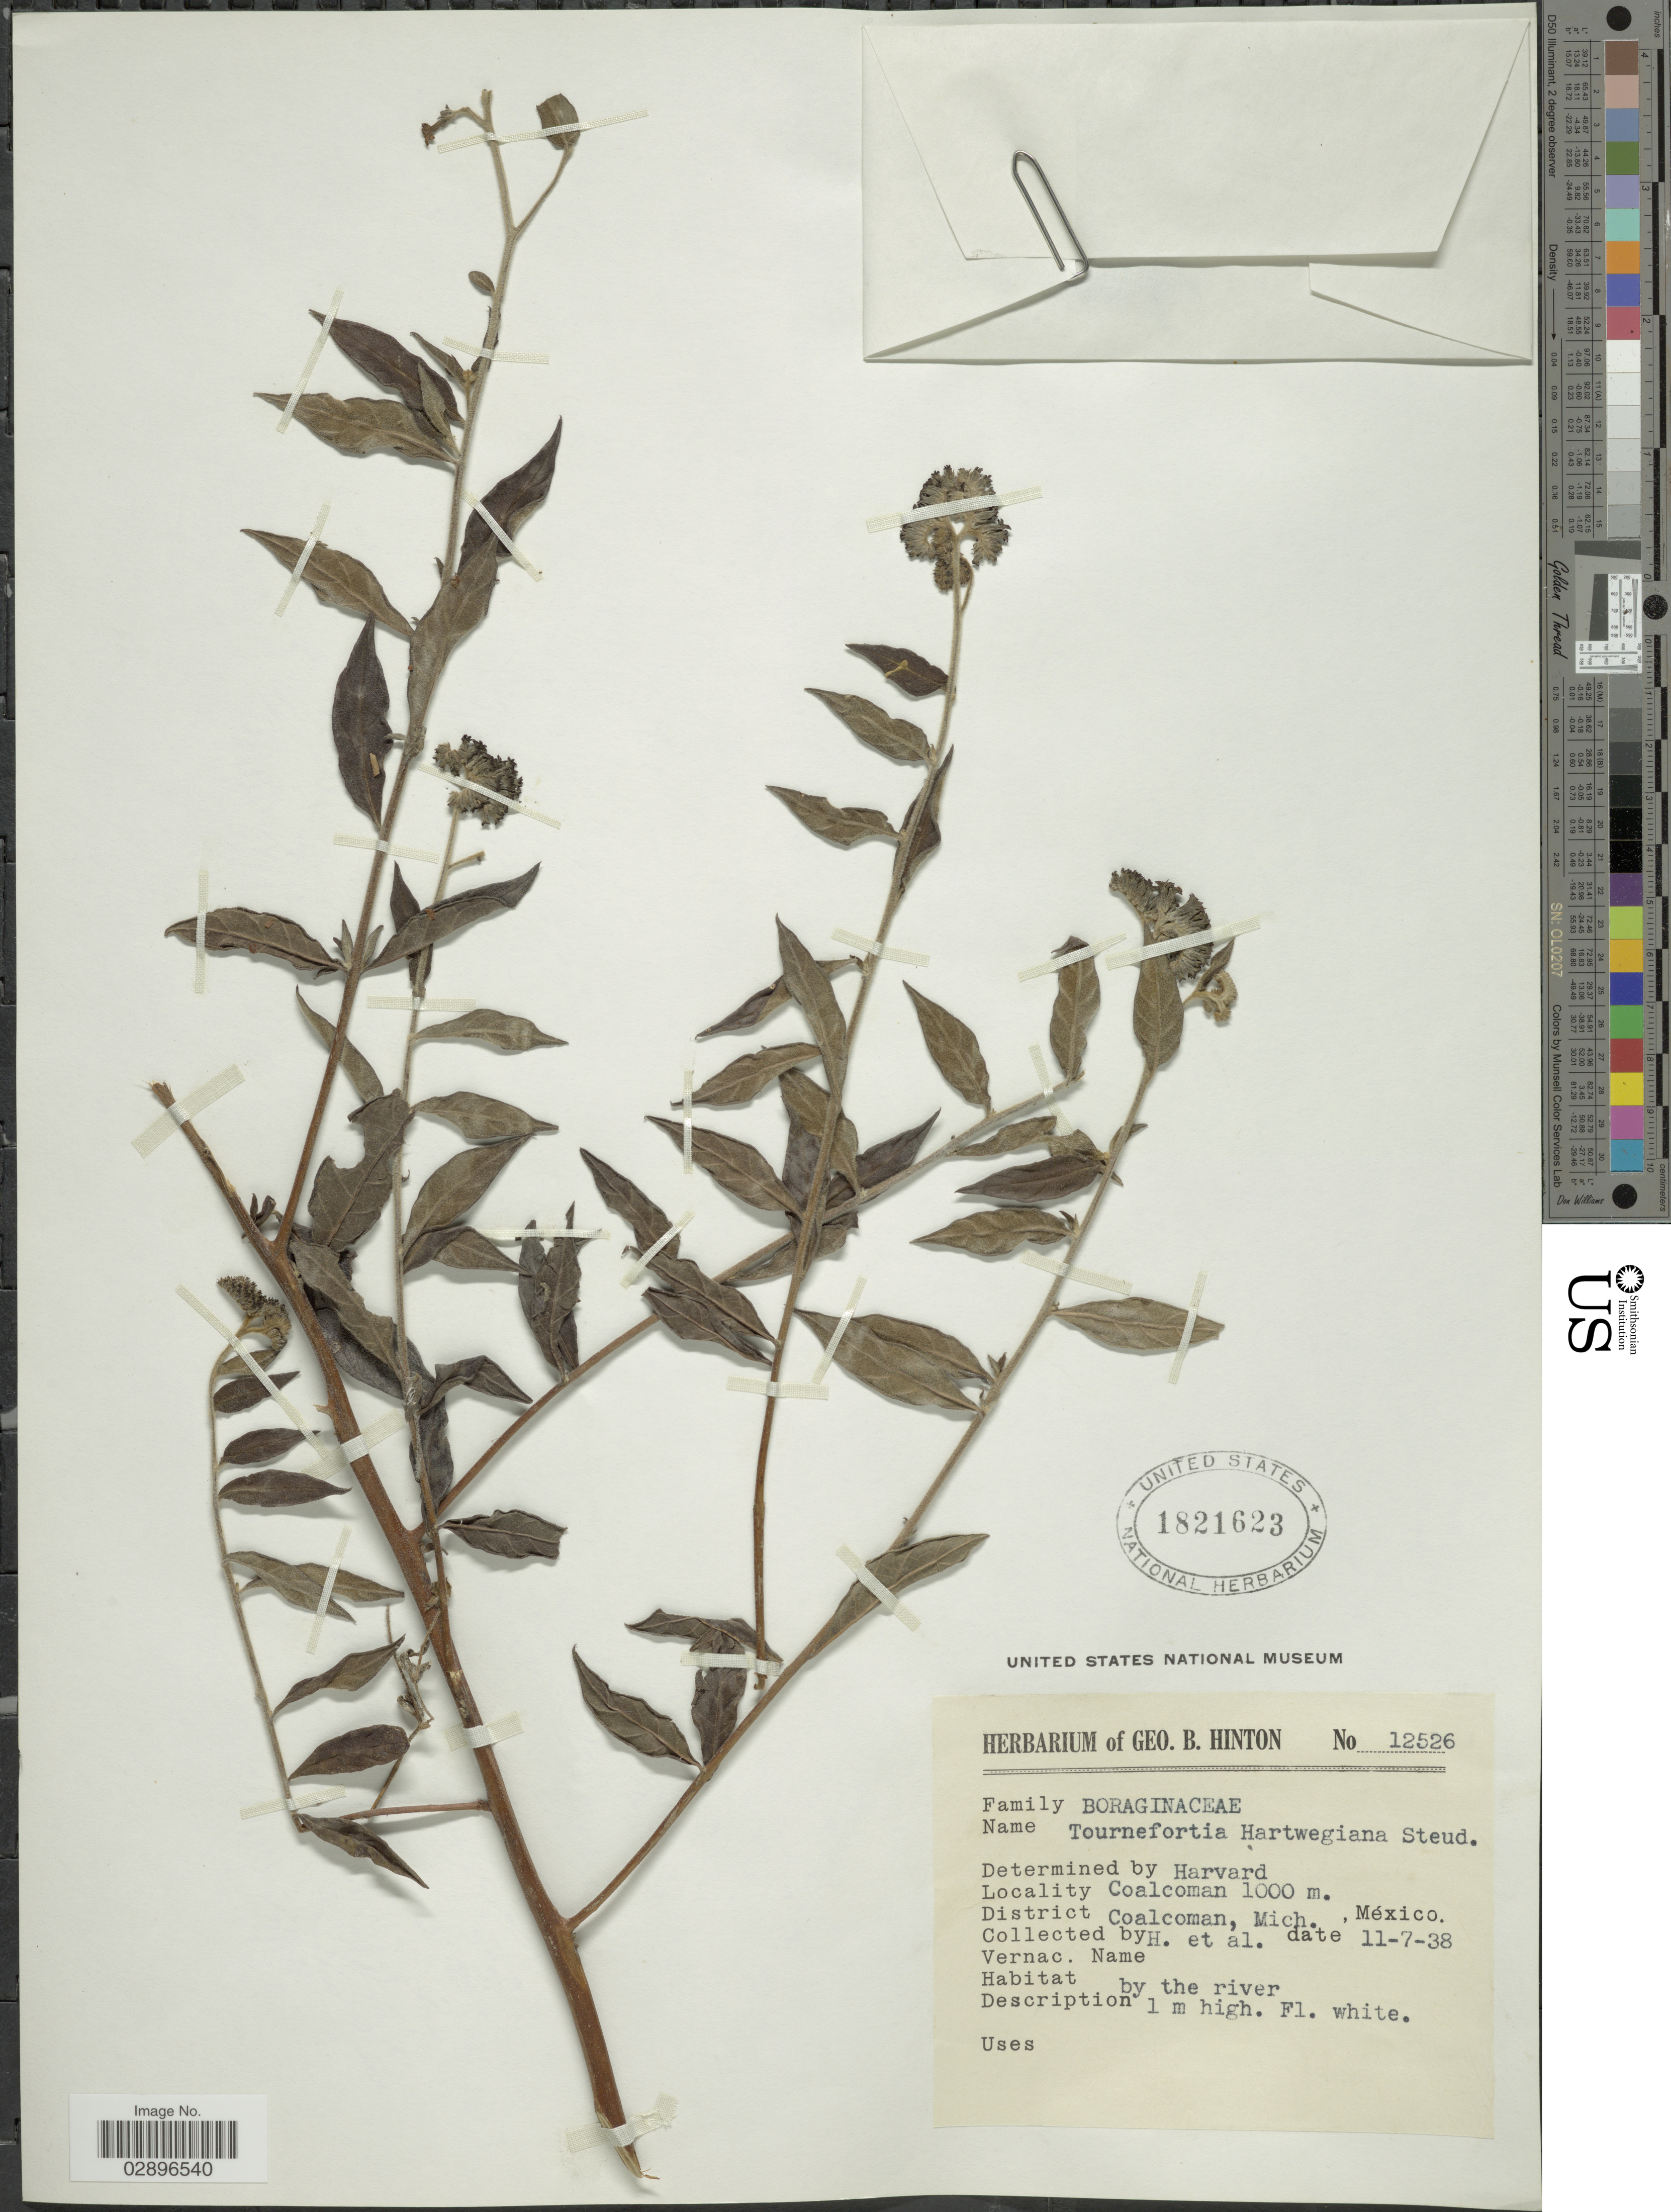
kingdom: Plantae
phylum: Tracheophyta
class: Magnoliopsida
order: Boraginales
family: Heliotropiaceae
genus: Tournefortia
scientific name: Tournefortia hartwegiana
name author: Steud.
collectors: G. B. Hinton & et al.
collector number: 12526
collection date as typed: Transcribed d/m/y: 11/7/38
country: Mexico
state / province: Michoacán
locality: Coalcoman, District Coalcoman.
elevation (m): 1000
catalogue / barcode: US 1821623